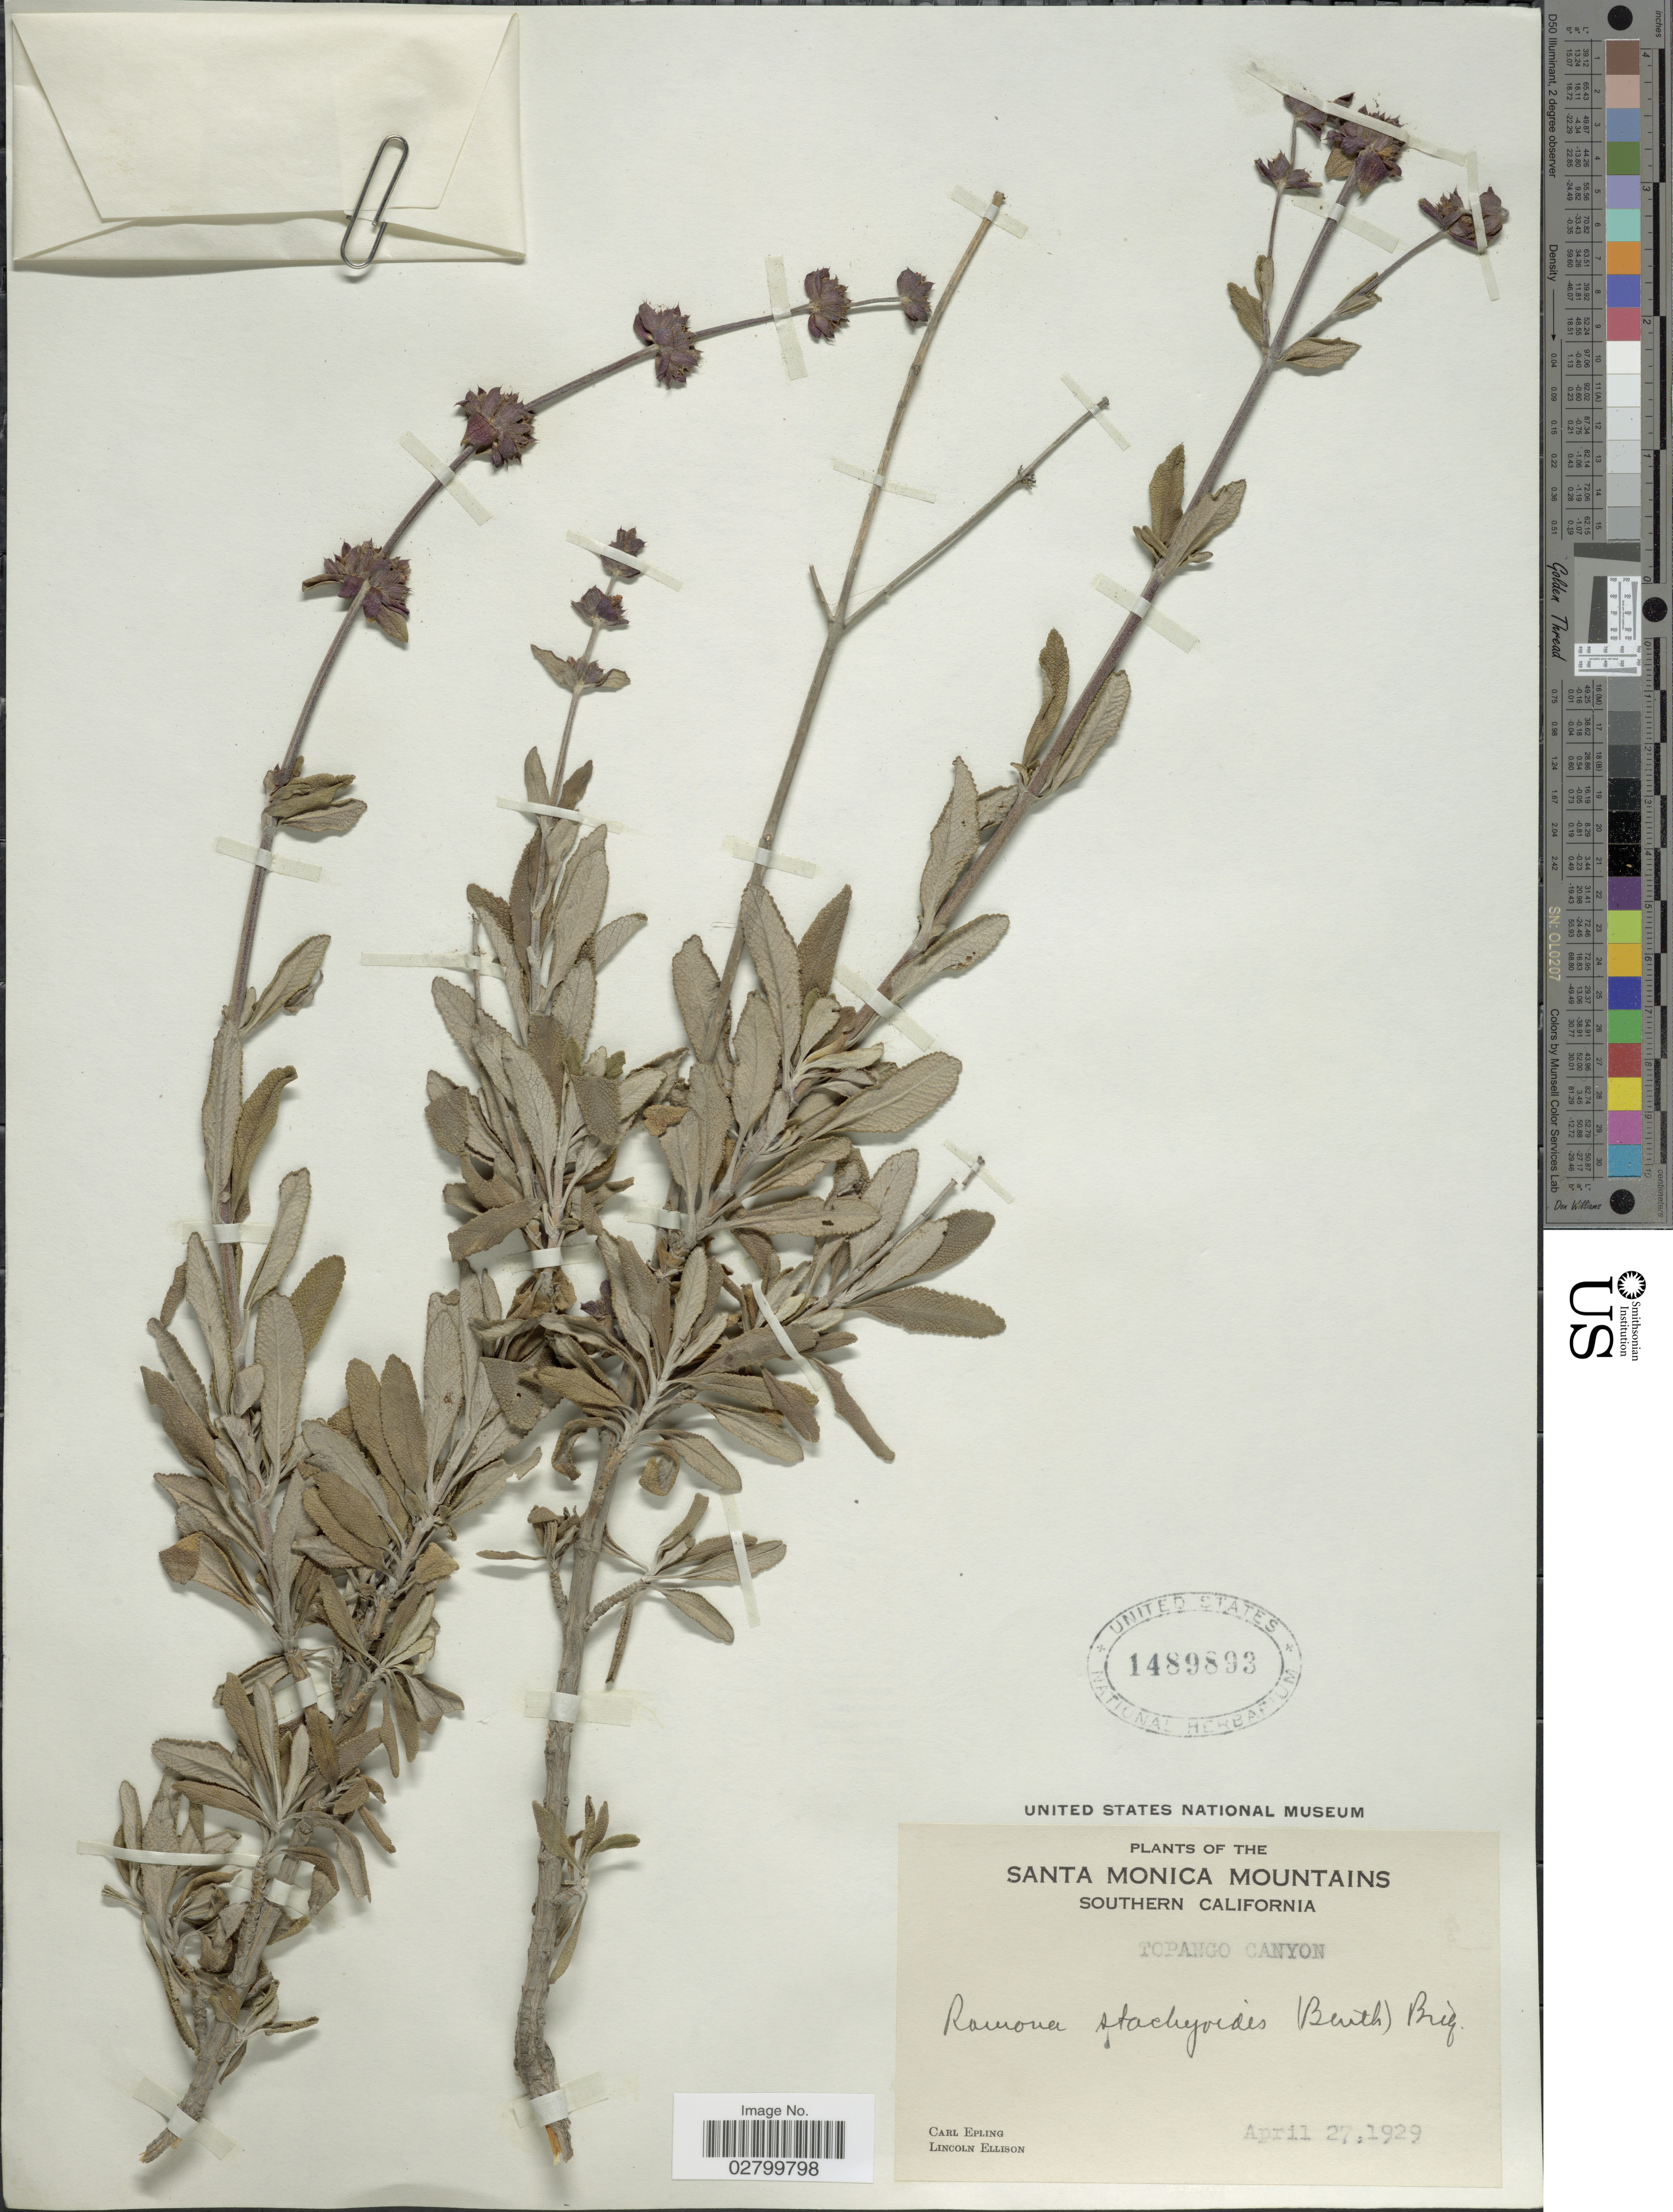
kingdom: Plantae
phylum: Tracheophyta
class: Magnoliopsida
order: Lamiales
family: Lamiaceae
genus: Salvia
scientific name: Salvia mellifera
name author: Greene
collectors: C. C. Epling & L. Ellison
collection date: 1929-04-27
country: United States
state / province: California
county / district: Los Angeles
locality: Santa Monica Mountains. Southern California. Topango Canyon.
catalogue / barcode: US 1489893